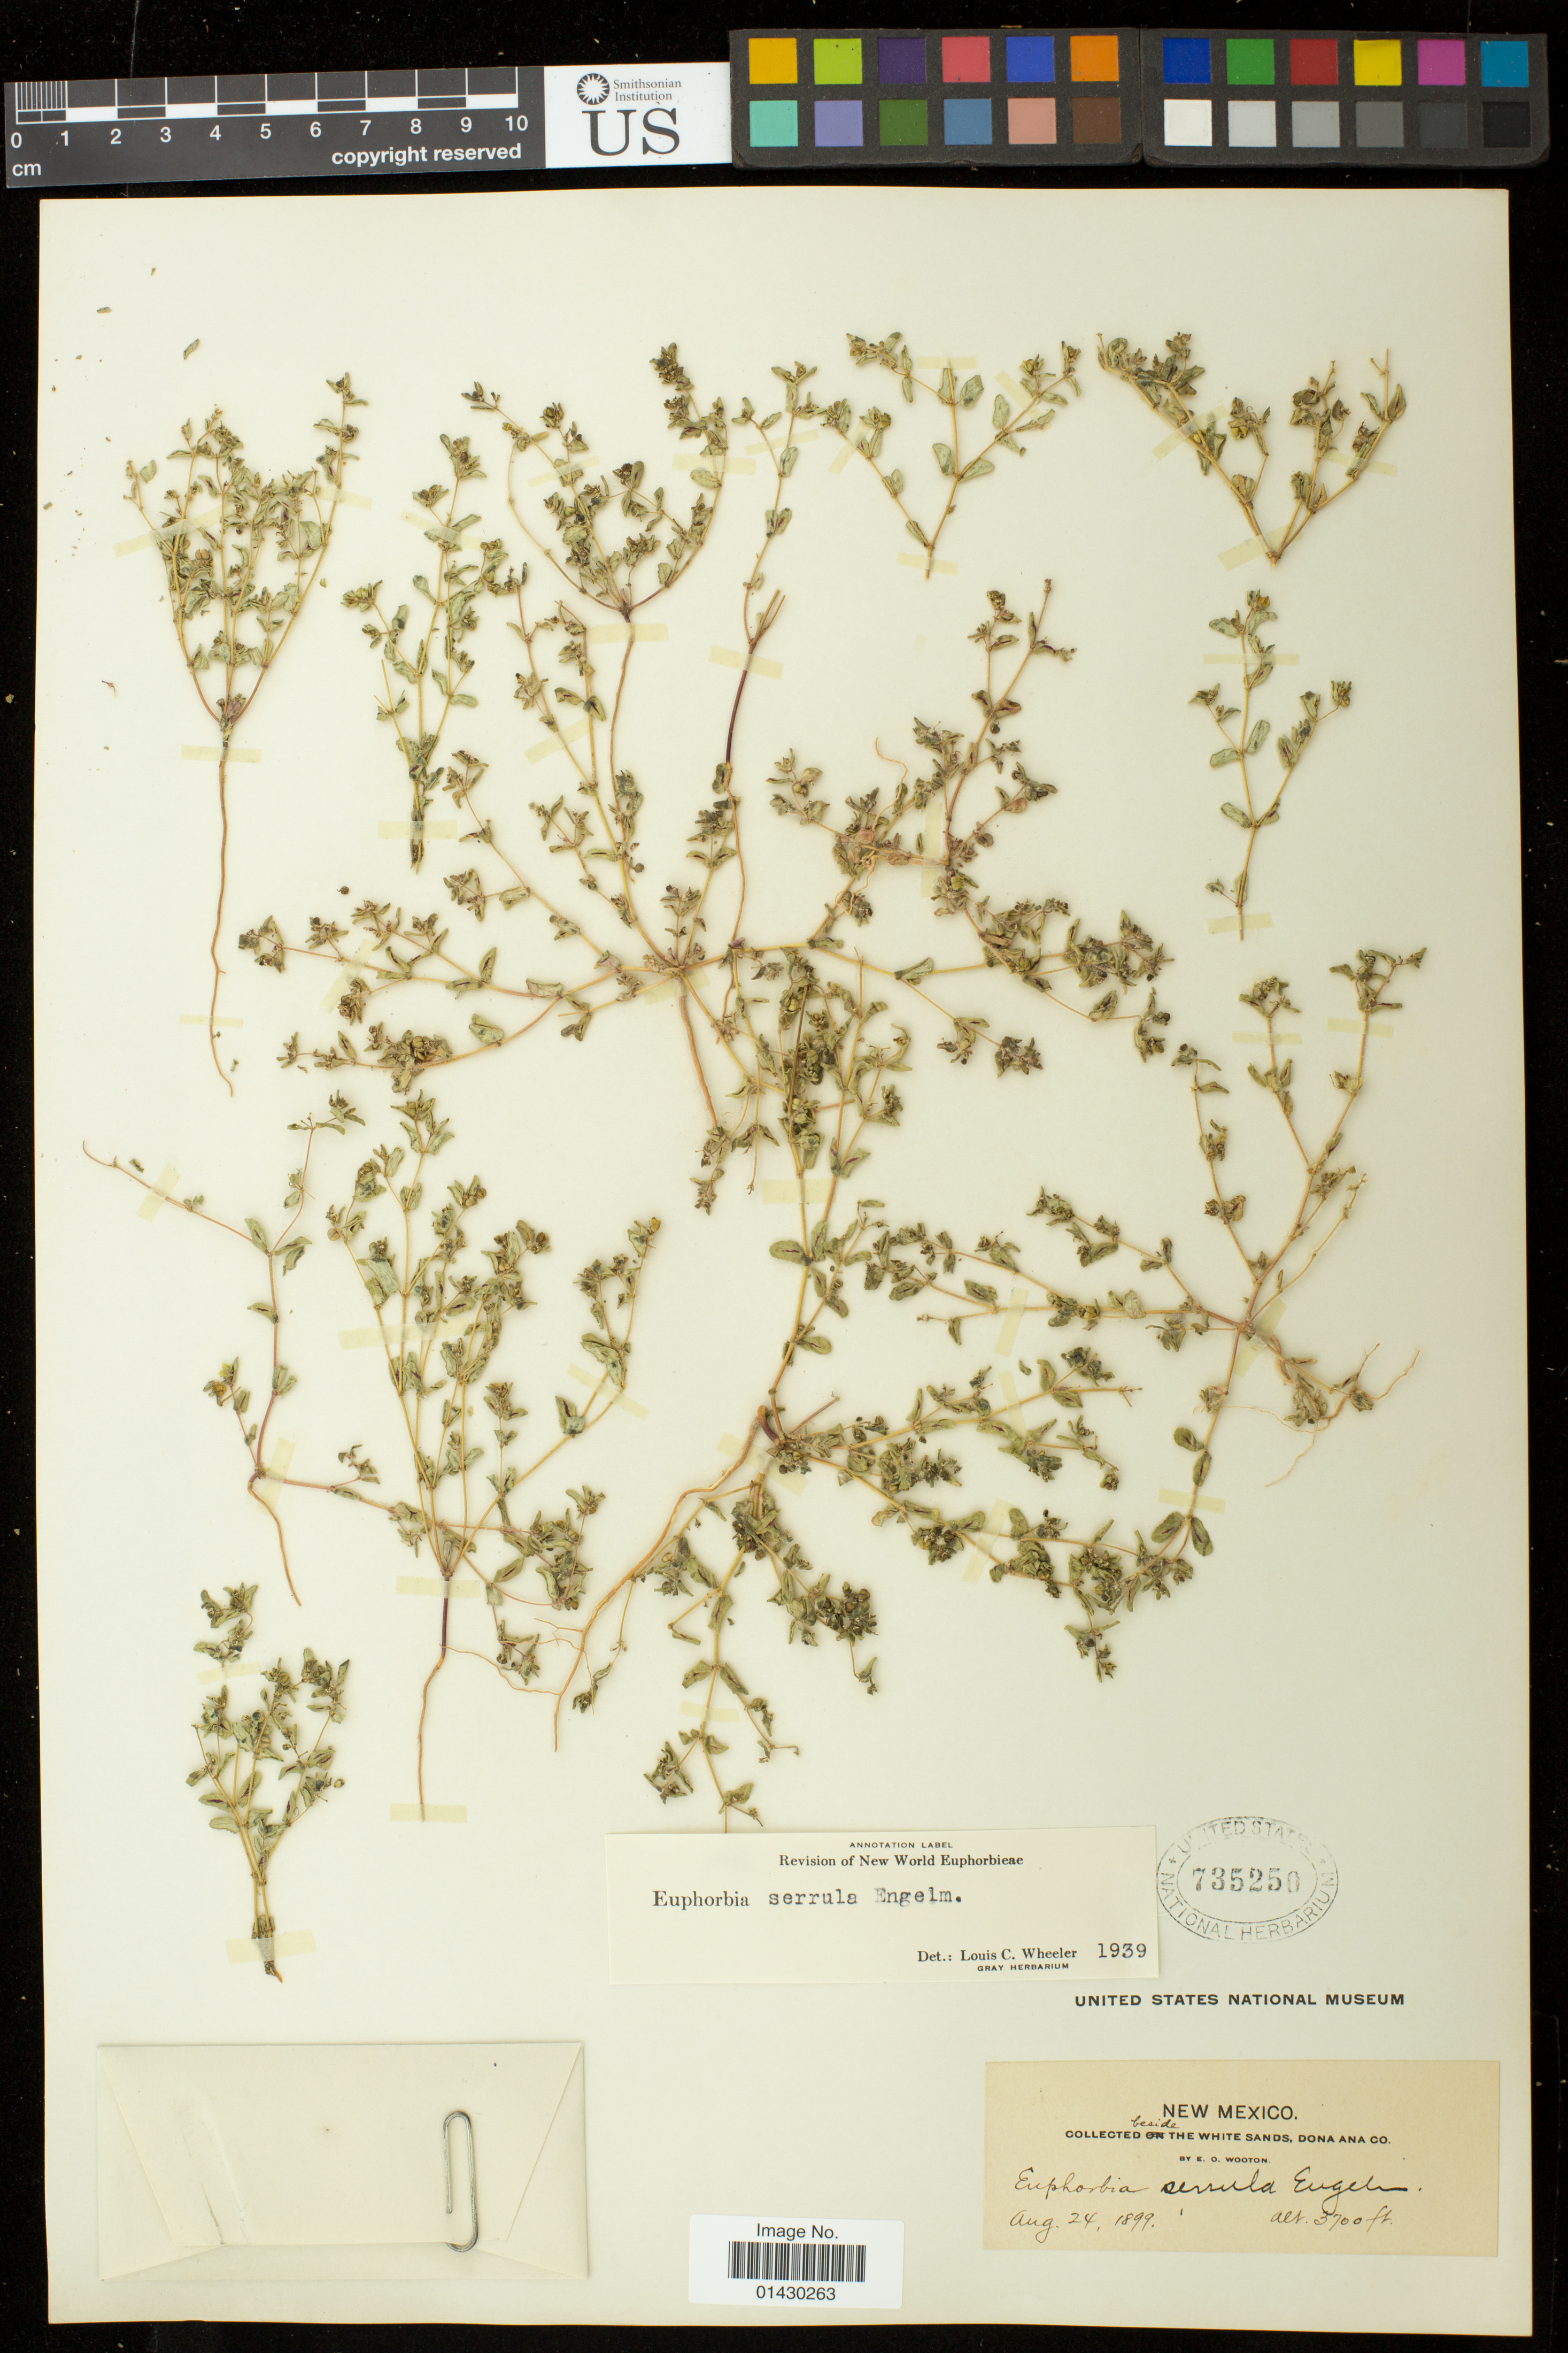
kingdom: Plantae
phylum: Tracheophyta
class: Magnoliopsida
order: Malpighiales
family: Euphorbiaceae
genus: Euphorbia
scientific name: Euphorbia serrula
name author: Engelm. in Emory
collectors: E. O. Wooton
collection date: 1899-08-24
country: United States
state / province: New Mexico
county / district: Dona Ana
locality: Beside the White Sands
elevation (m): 1128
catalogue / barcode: US 735250